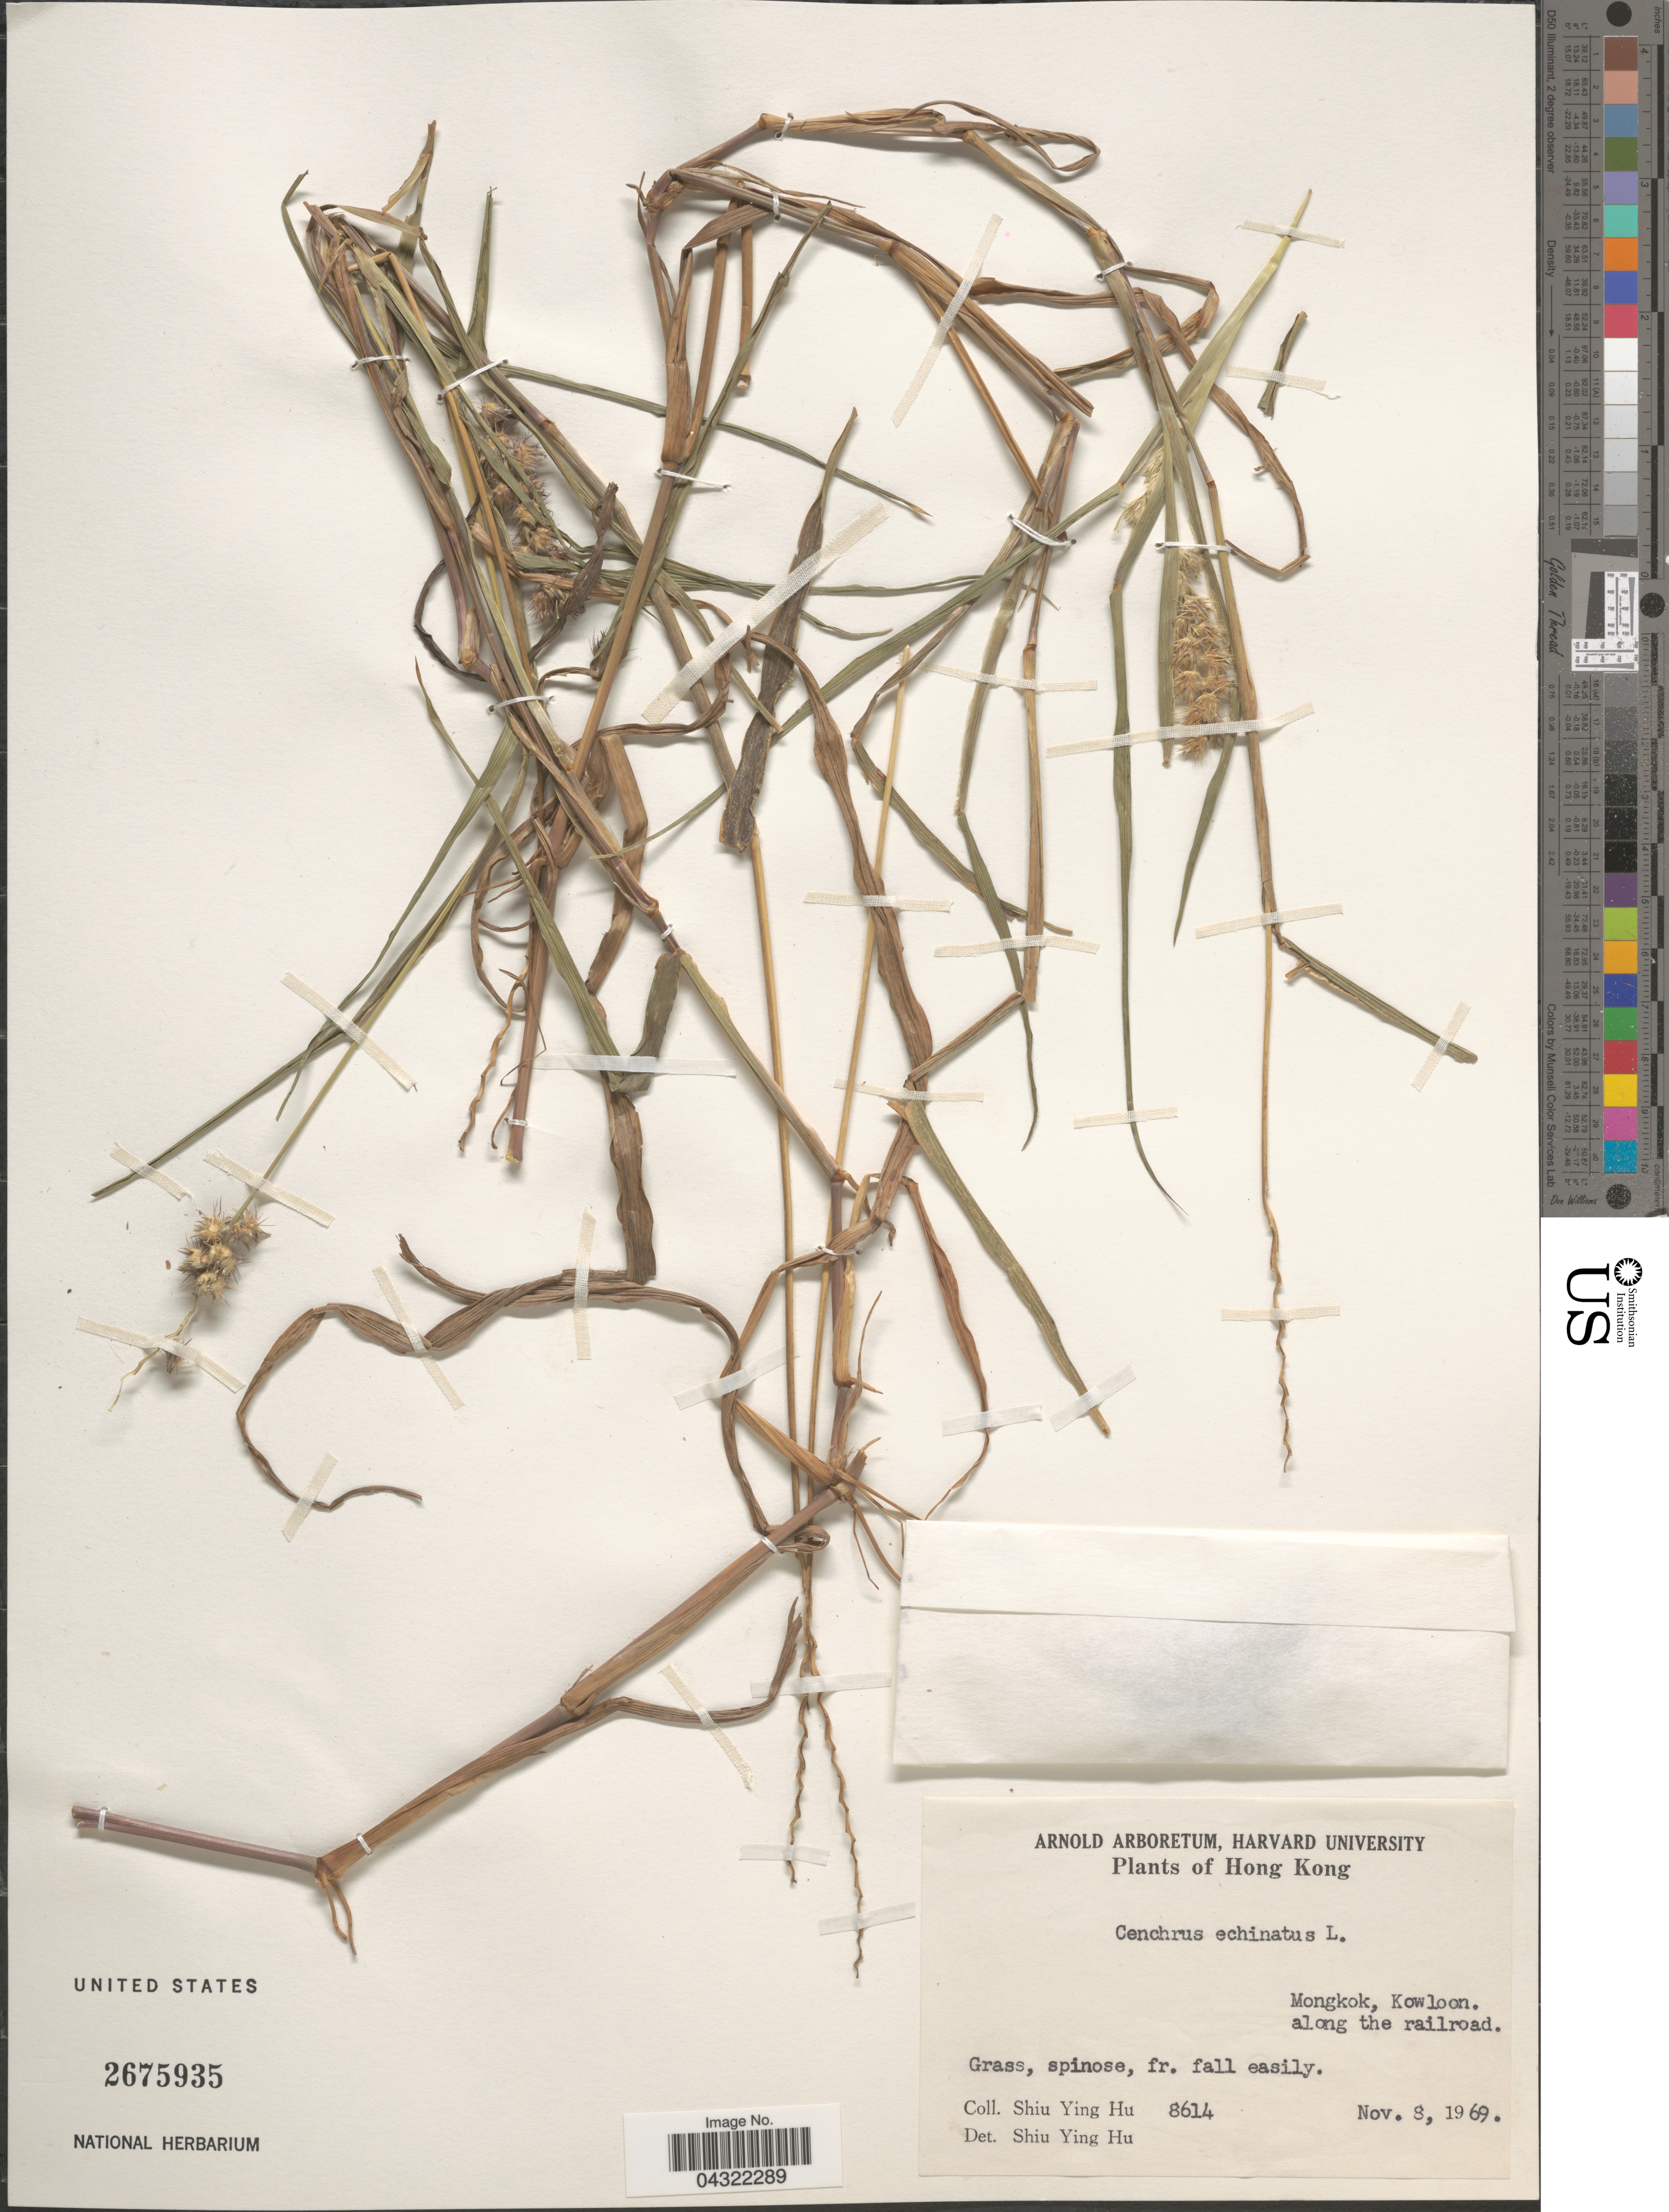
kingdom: Plantae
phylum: Tracheophyta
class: Liliopsida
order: Poales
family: Poaceae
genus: Cenchrus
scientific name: Cenchrus echinatus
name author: L.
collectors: S. Y. Hu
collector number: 8614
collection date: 1969-11-08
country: China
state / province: Hong Kong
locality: Mongkok, Kowloon. Along the railroad.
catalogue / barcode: US 2675935